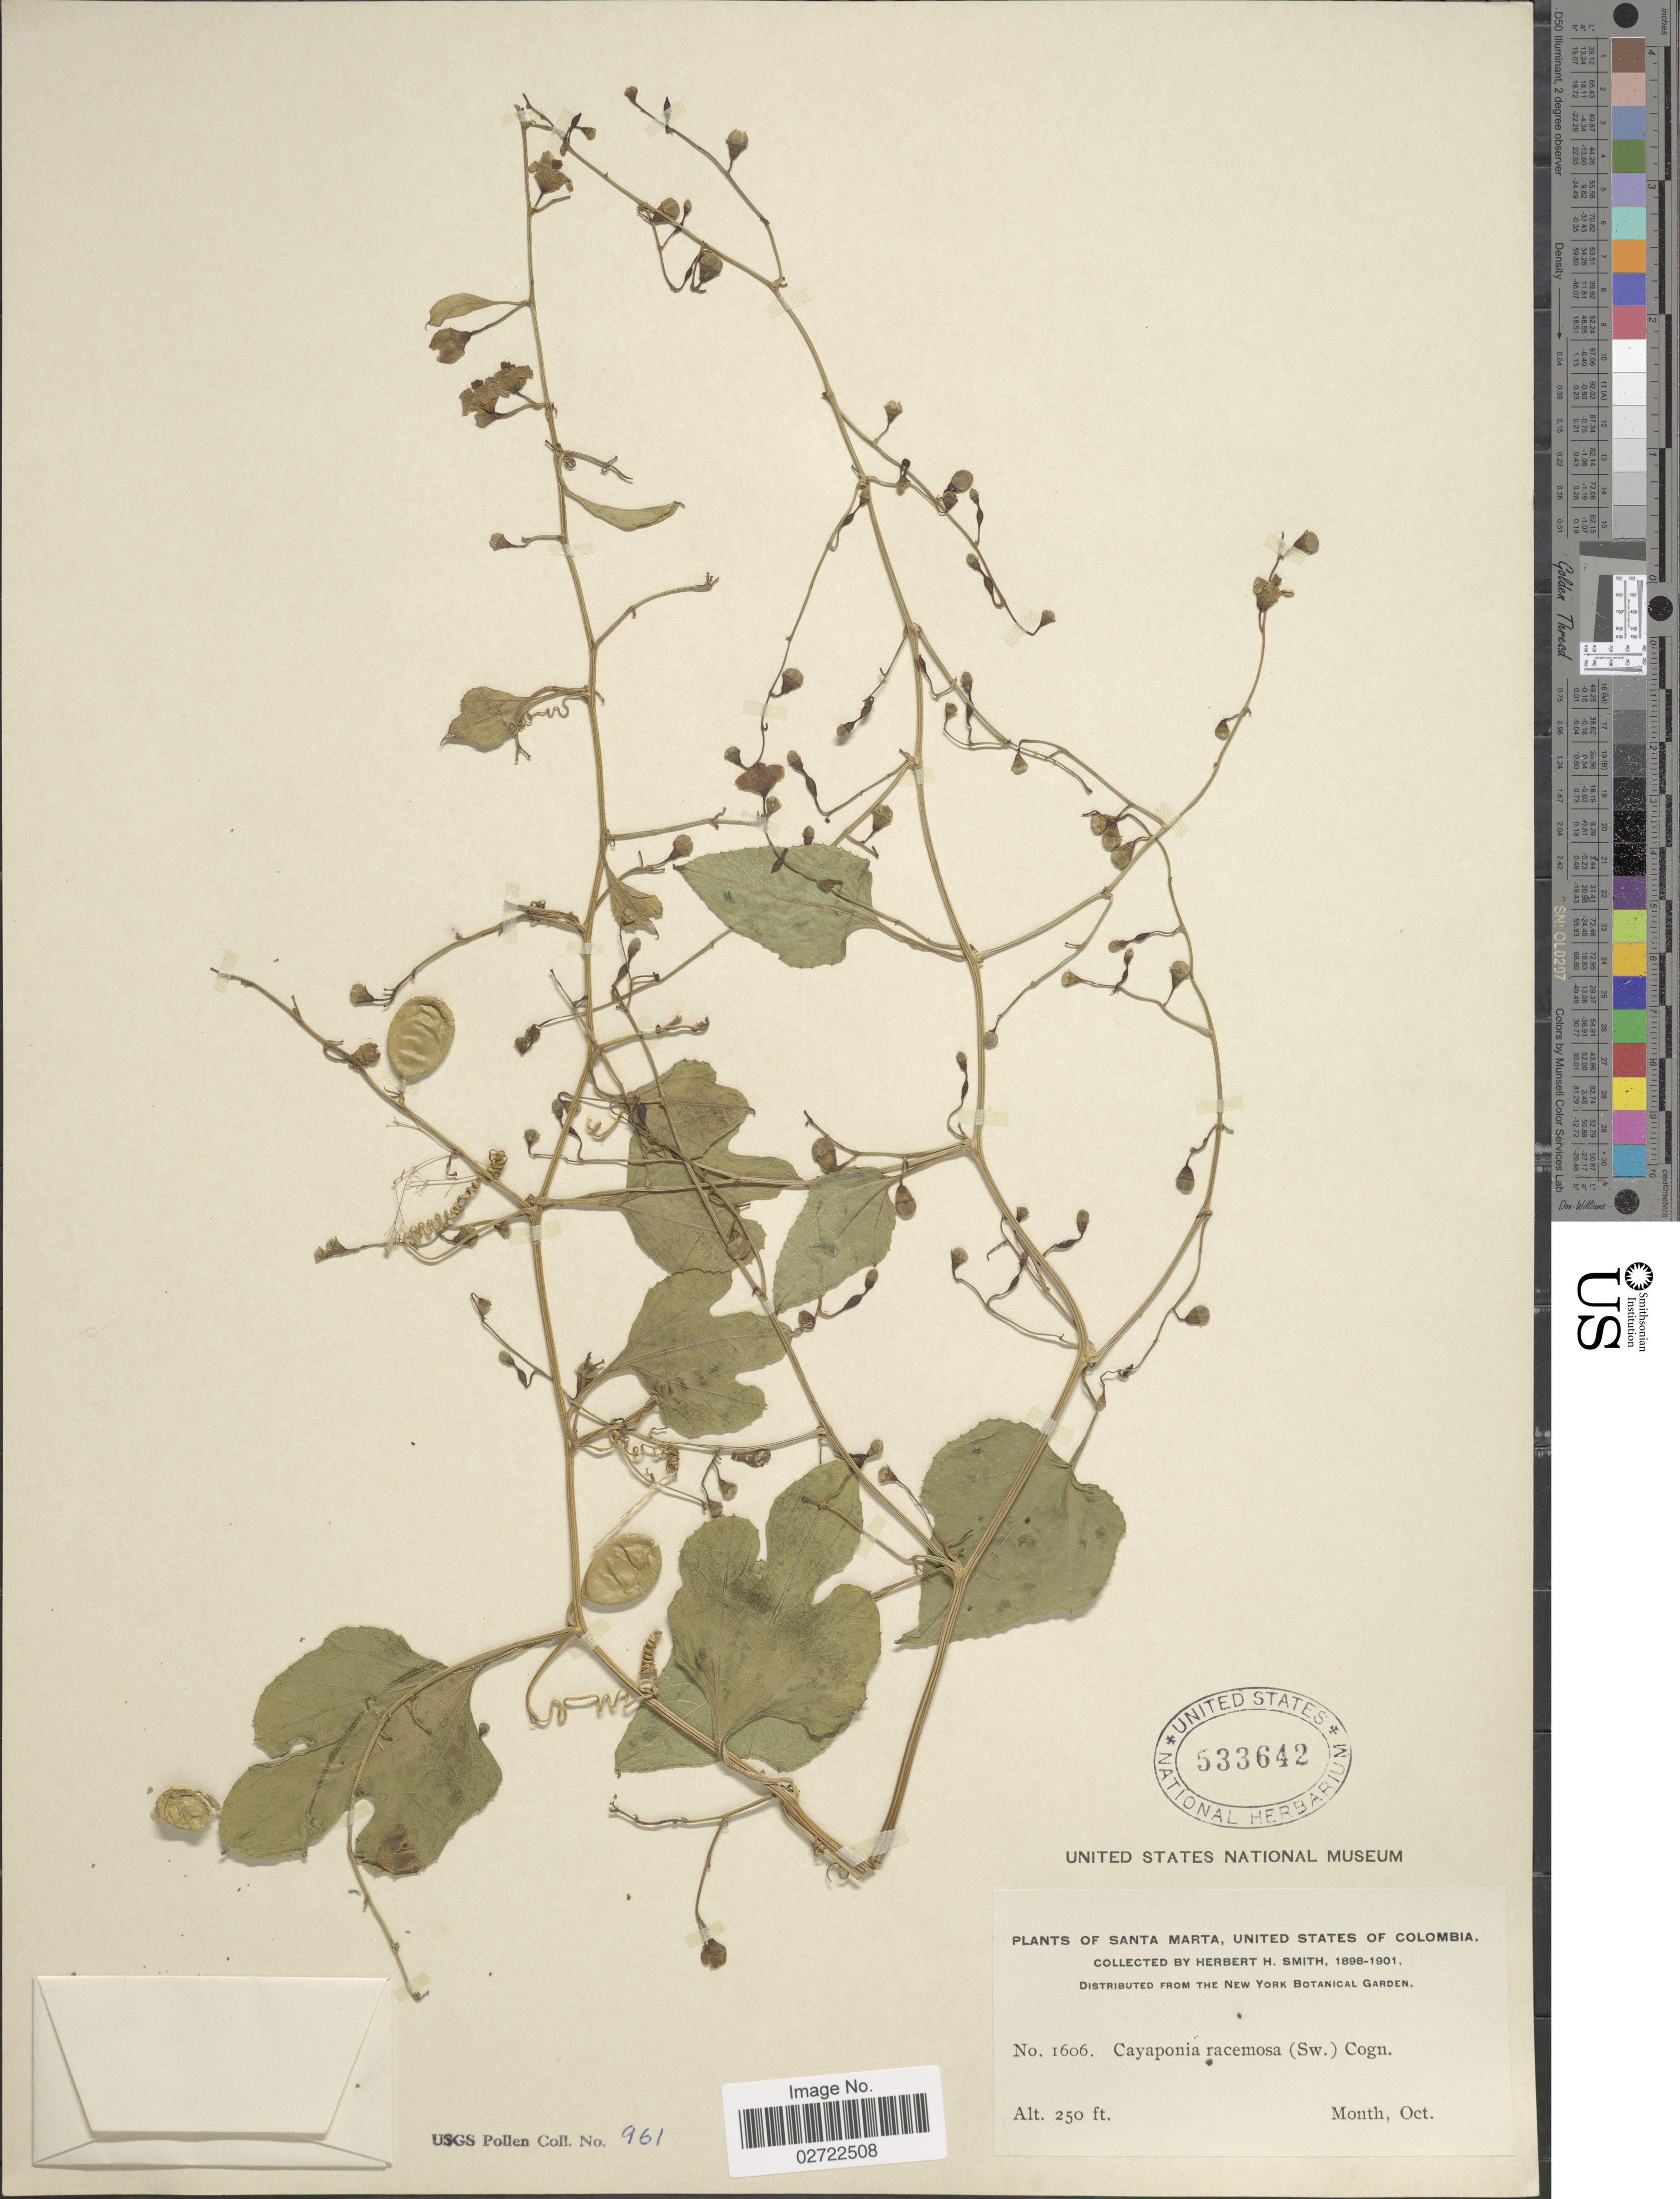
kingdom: Plantae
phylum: Tracheophyta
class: Magnoliopsida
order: Cucurbitales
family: Cucurbitaceae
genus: Cayaponia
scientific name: Cayaponia racemosa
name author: (Mill.) Cogn.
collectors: Herbert H. Smith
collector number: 1606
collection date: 1898-10/1901-10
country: Colombia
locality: Santa Marta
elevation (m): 76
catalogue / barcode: US 533642